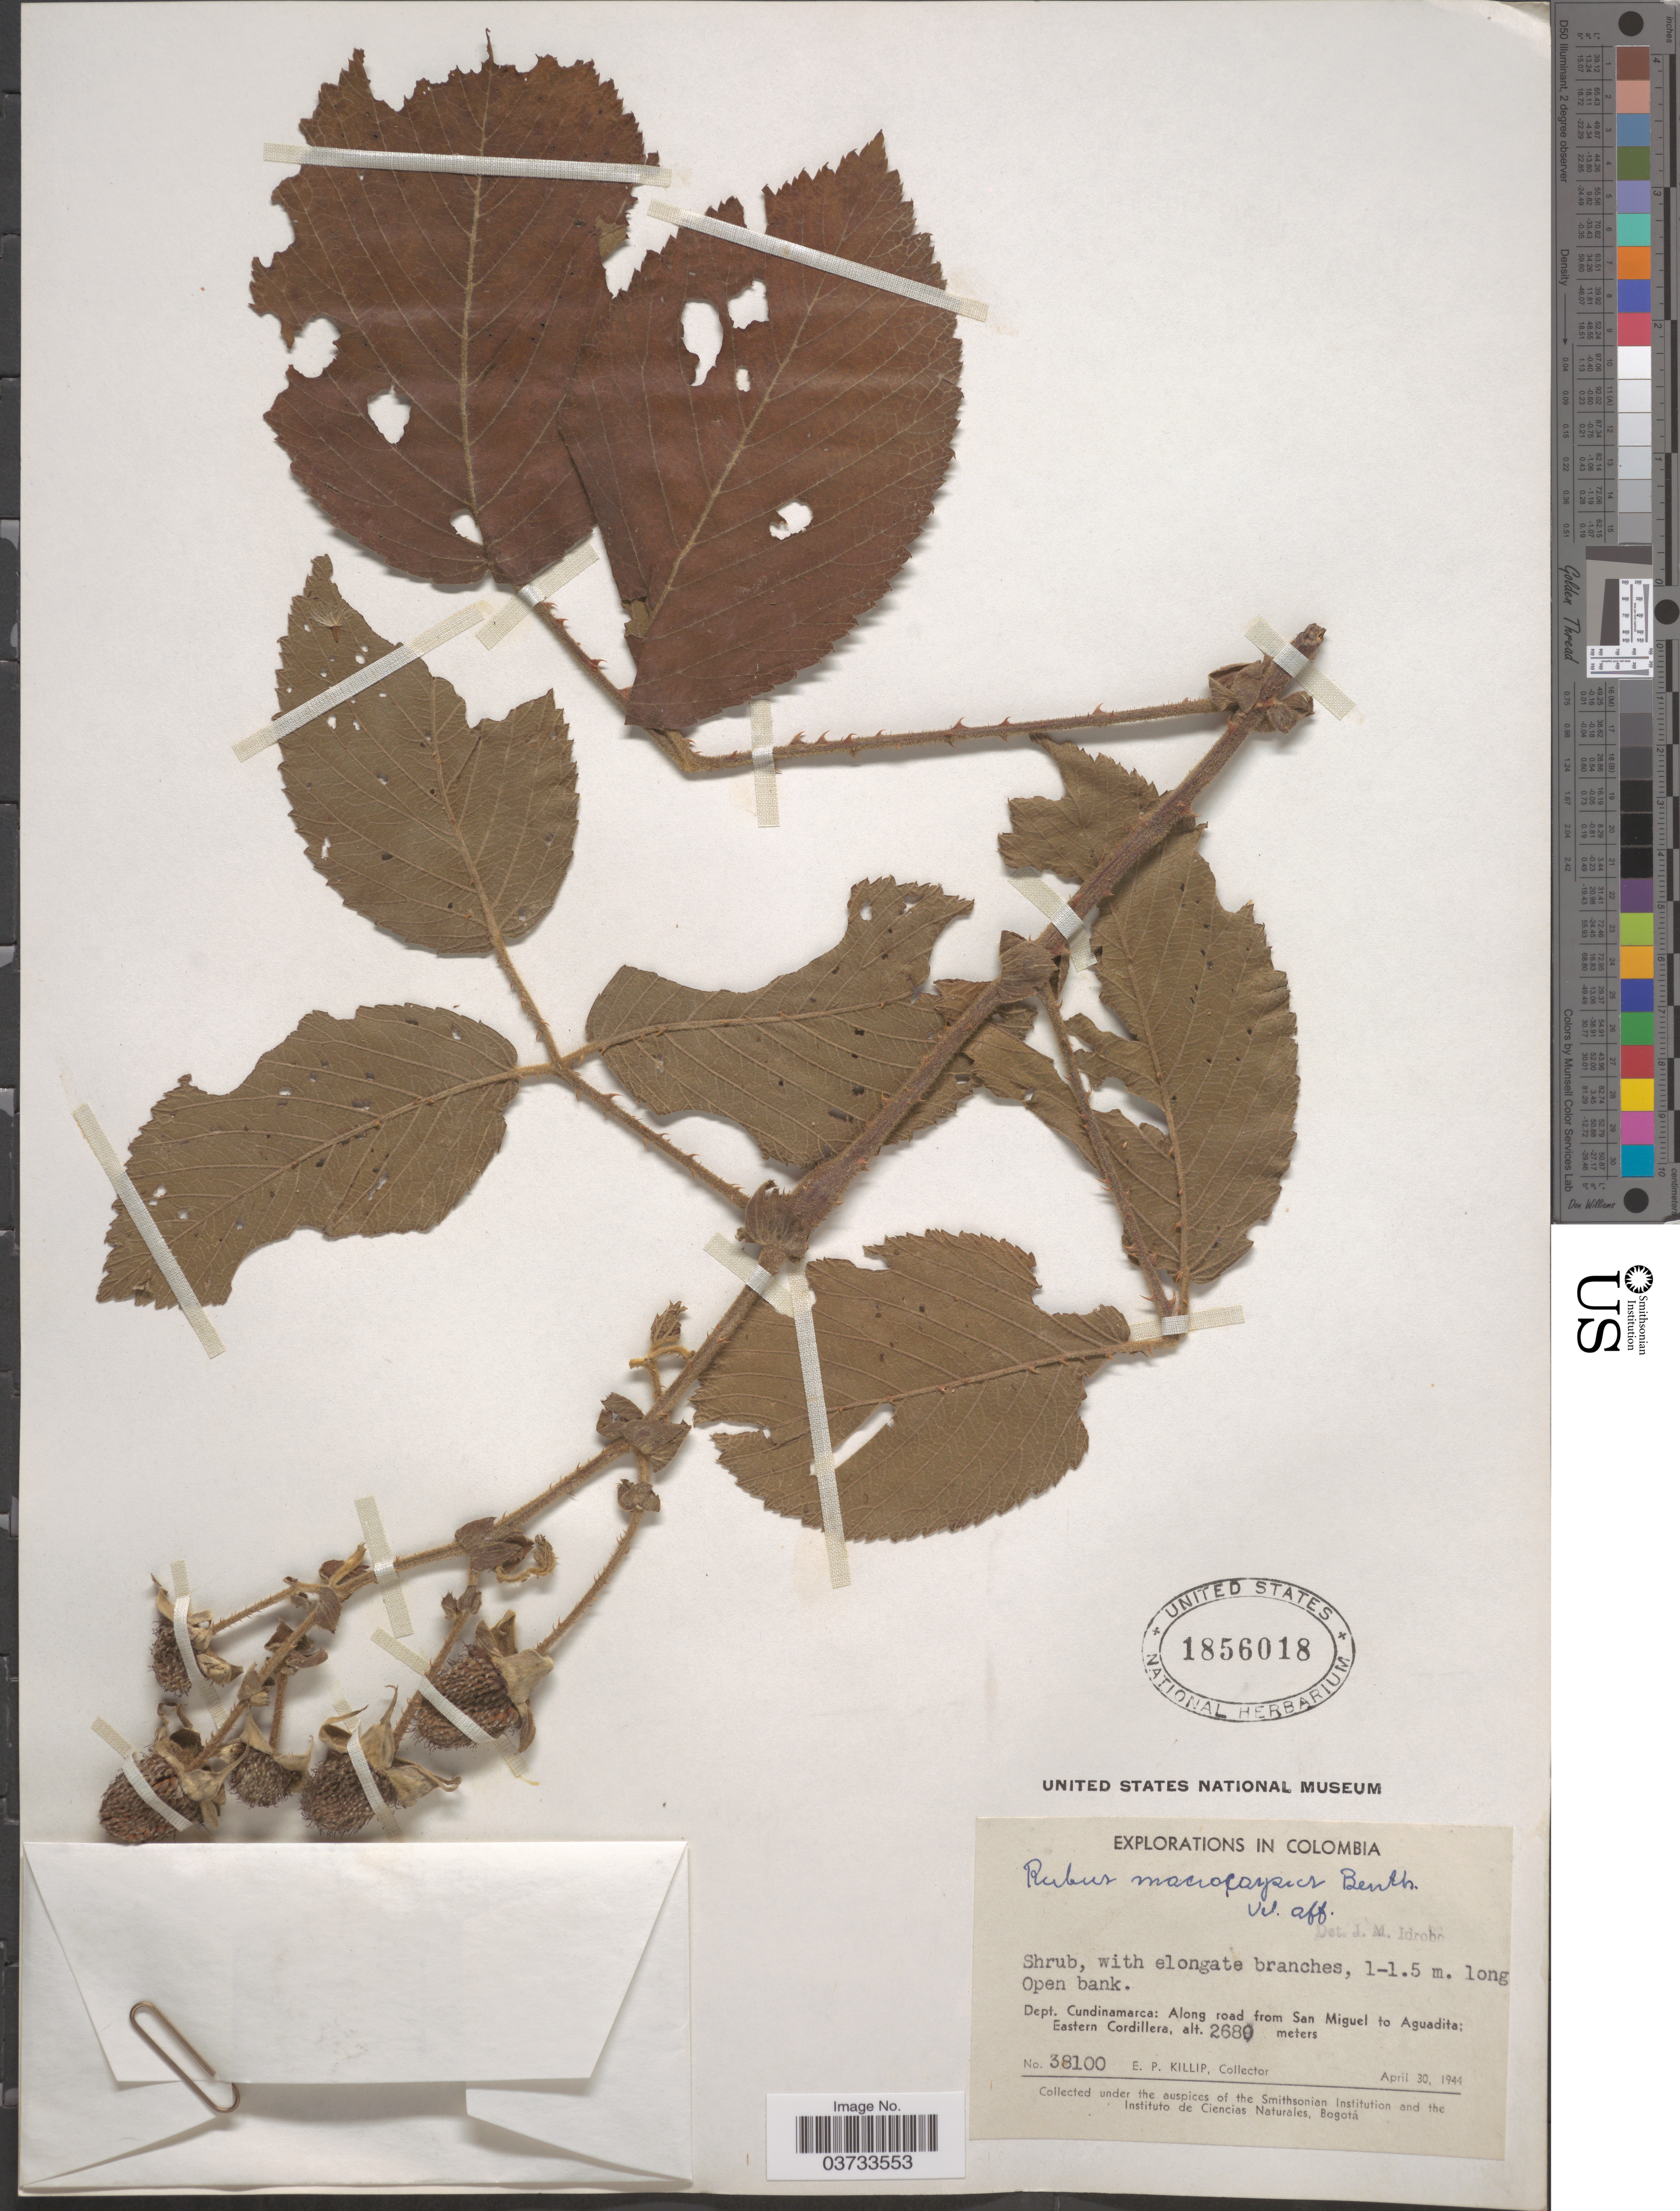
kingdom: Plantae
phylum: Tracheophyta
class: Magnoliopsida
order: Rosales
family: Rosaceae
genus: Rubus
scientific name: Rubus macrocarpus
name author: King ex C.B. Clarke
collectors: E. P. Killip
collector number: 38100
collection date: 1944-04-30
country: Colombia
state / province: Cundinamarca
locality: Dept. Cundinamarca: Along road from San Miguel to Aguadita; Eastern Cordillera.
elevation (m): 2680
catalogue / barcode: US 1856018